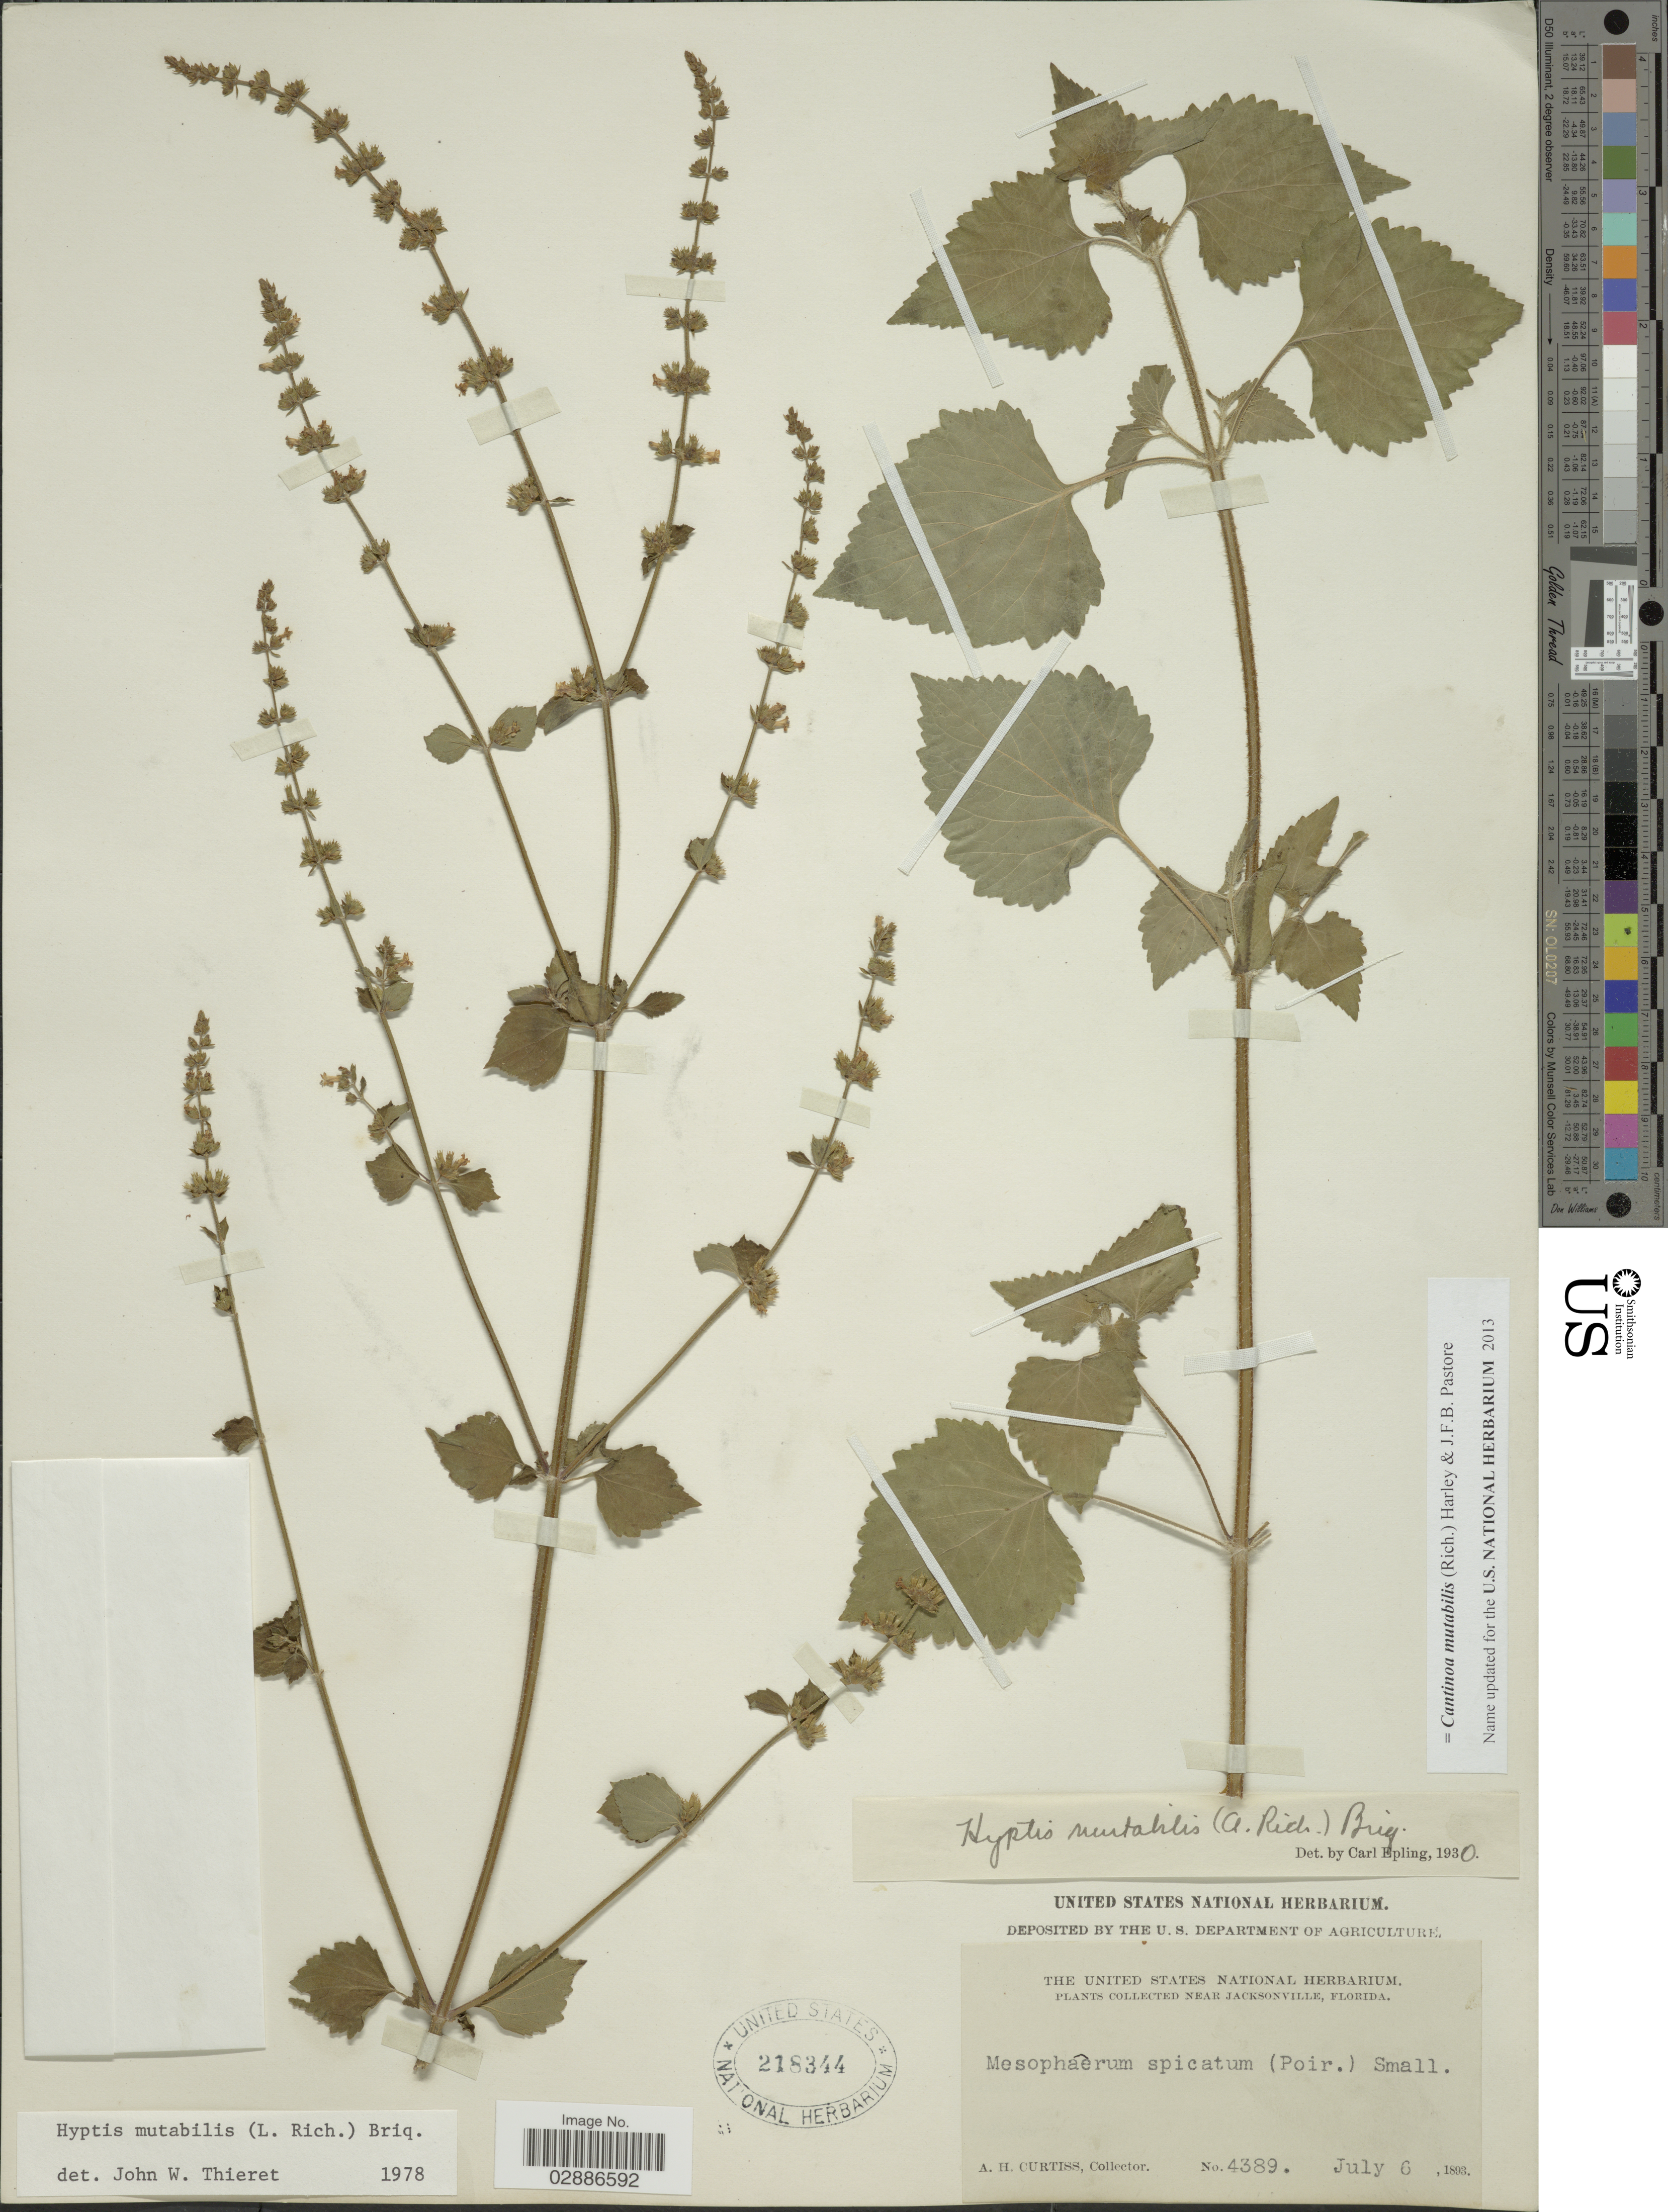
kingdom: Plantae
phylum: Tracheophyta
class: Magnoliopsida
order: Lamiales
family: Lamiaceae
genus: Cantinoa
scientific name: Cantinoa mutabilis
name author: (Epling) Harley & J.F.B. Pastore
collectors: A. H. Curtiss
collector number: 4389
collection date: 1893-07-06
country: United States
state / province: Florida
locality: Near Jacksonville, Florida.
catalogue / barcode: US 218344